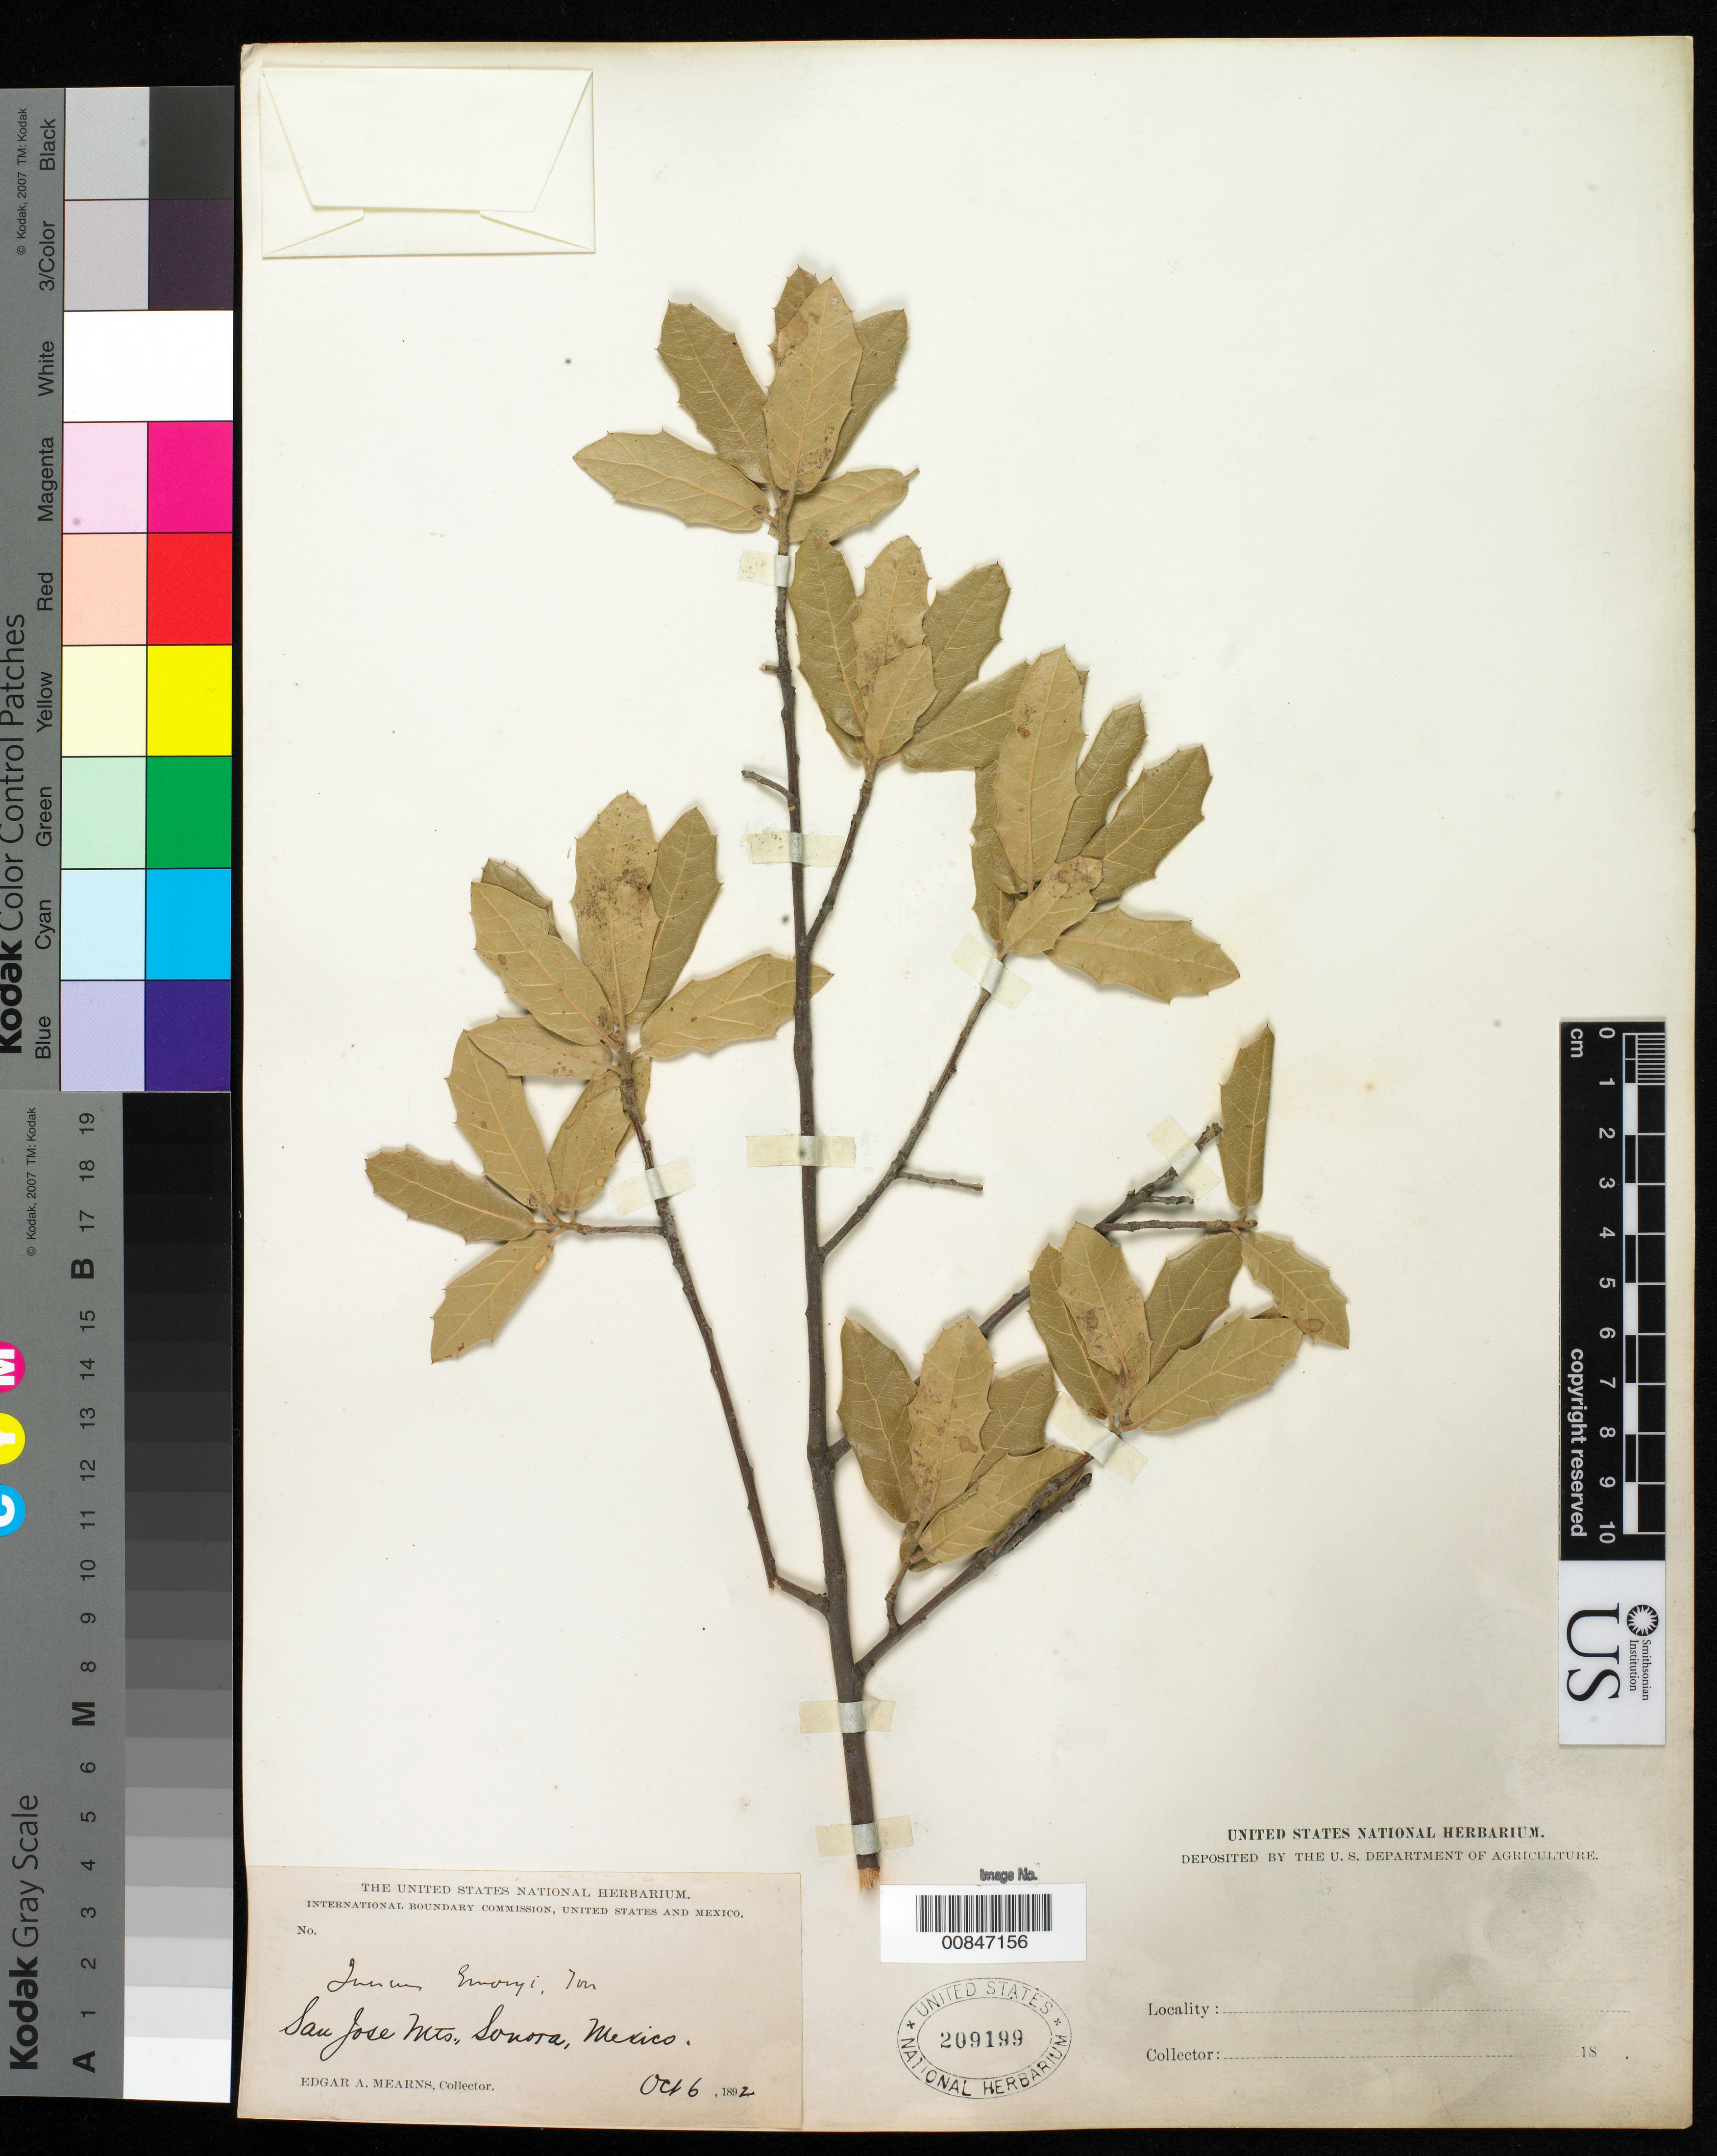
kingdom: Plantae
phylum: Tracheophyta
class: Magnoliopsida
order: Fagales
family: Fagaceae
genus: Quercus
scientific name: Quercus emoryi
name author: Torr. in Emory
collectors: E. A. Mearns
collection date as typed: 06 Oct 1892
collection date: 1892-10-06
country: Mexico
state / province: Sonora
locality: San José Mts., Sonora.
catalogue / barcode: US 209199